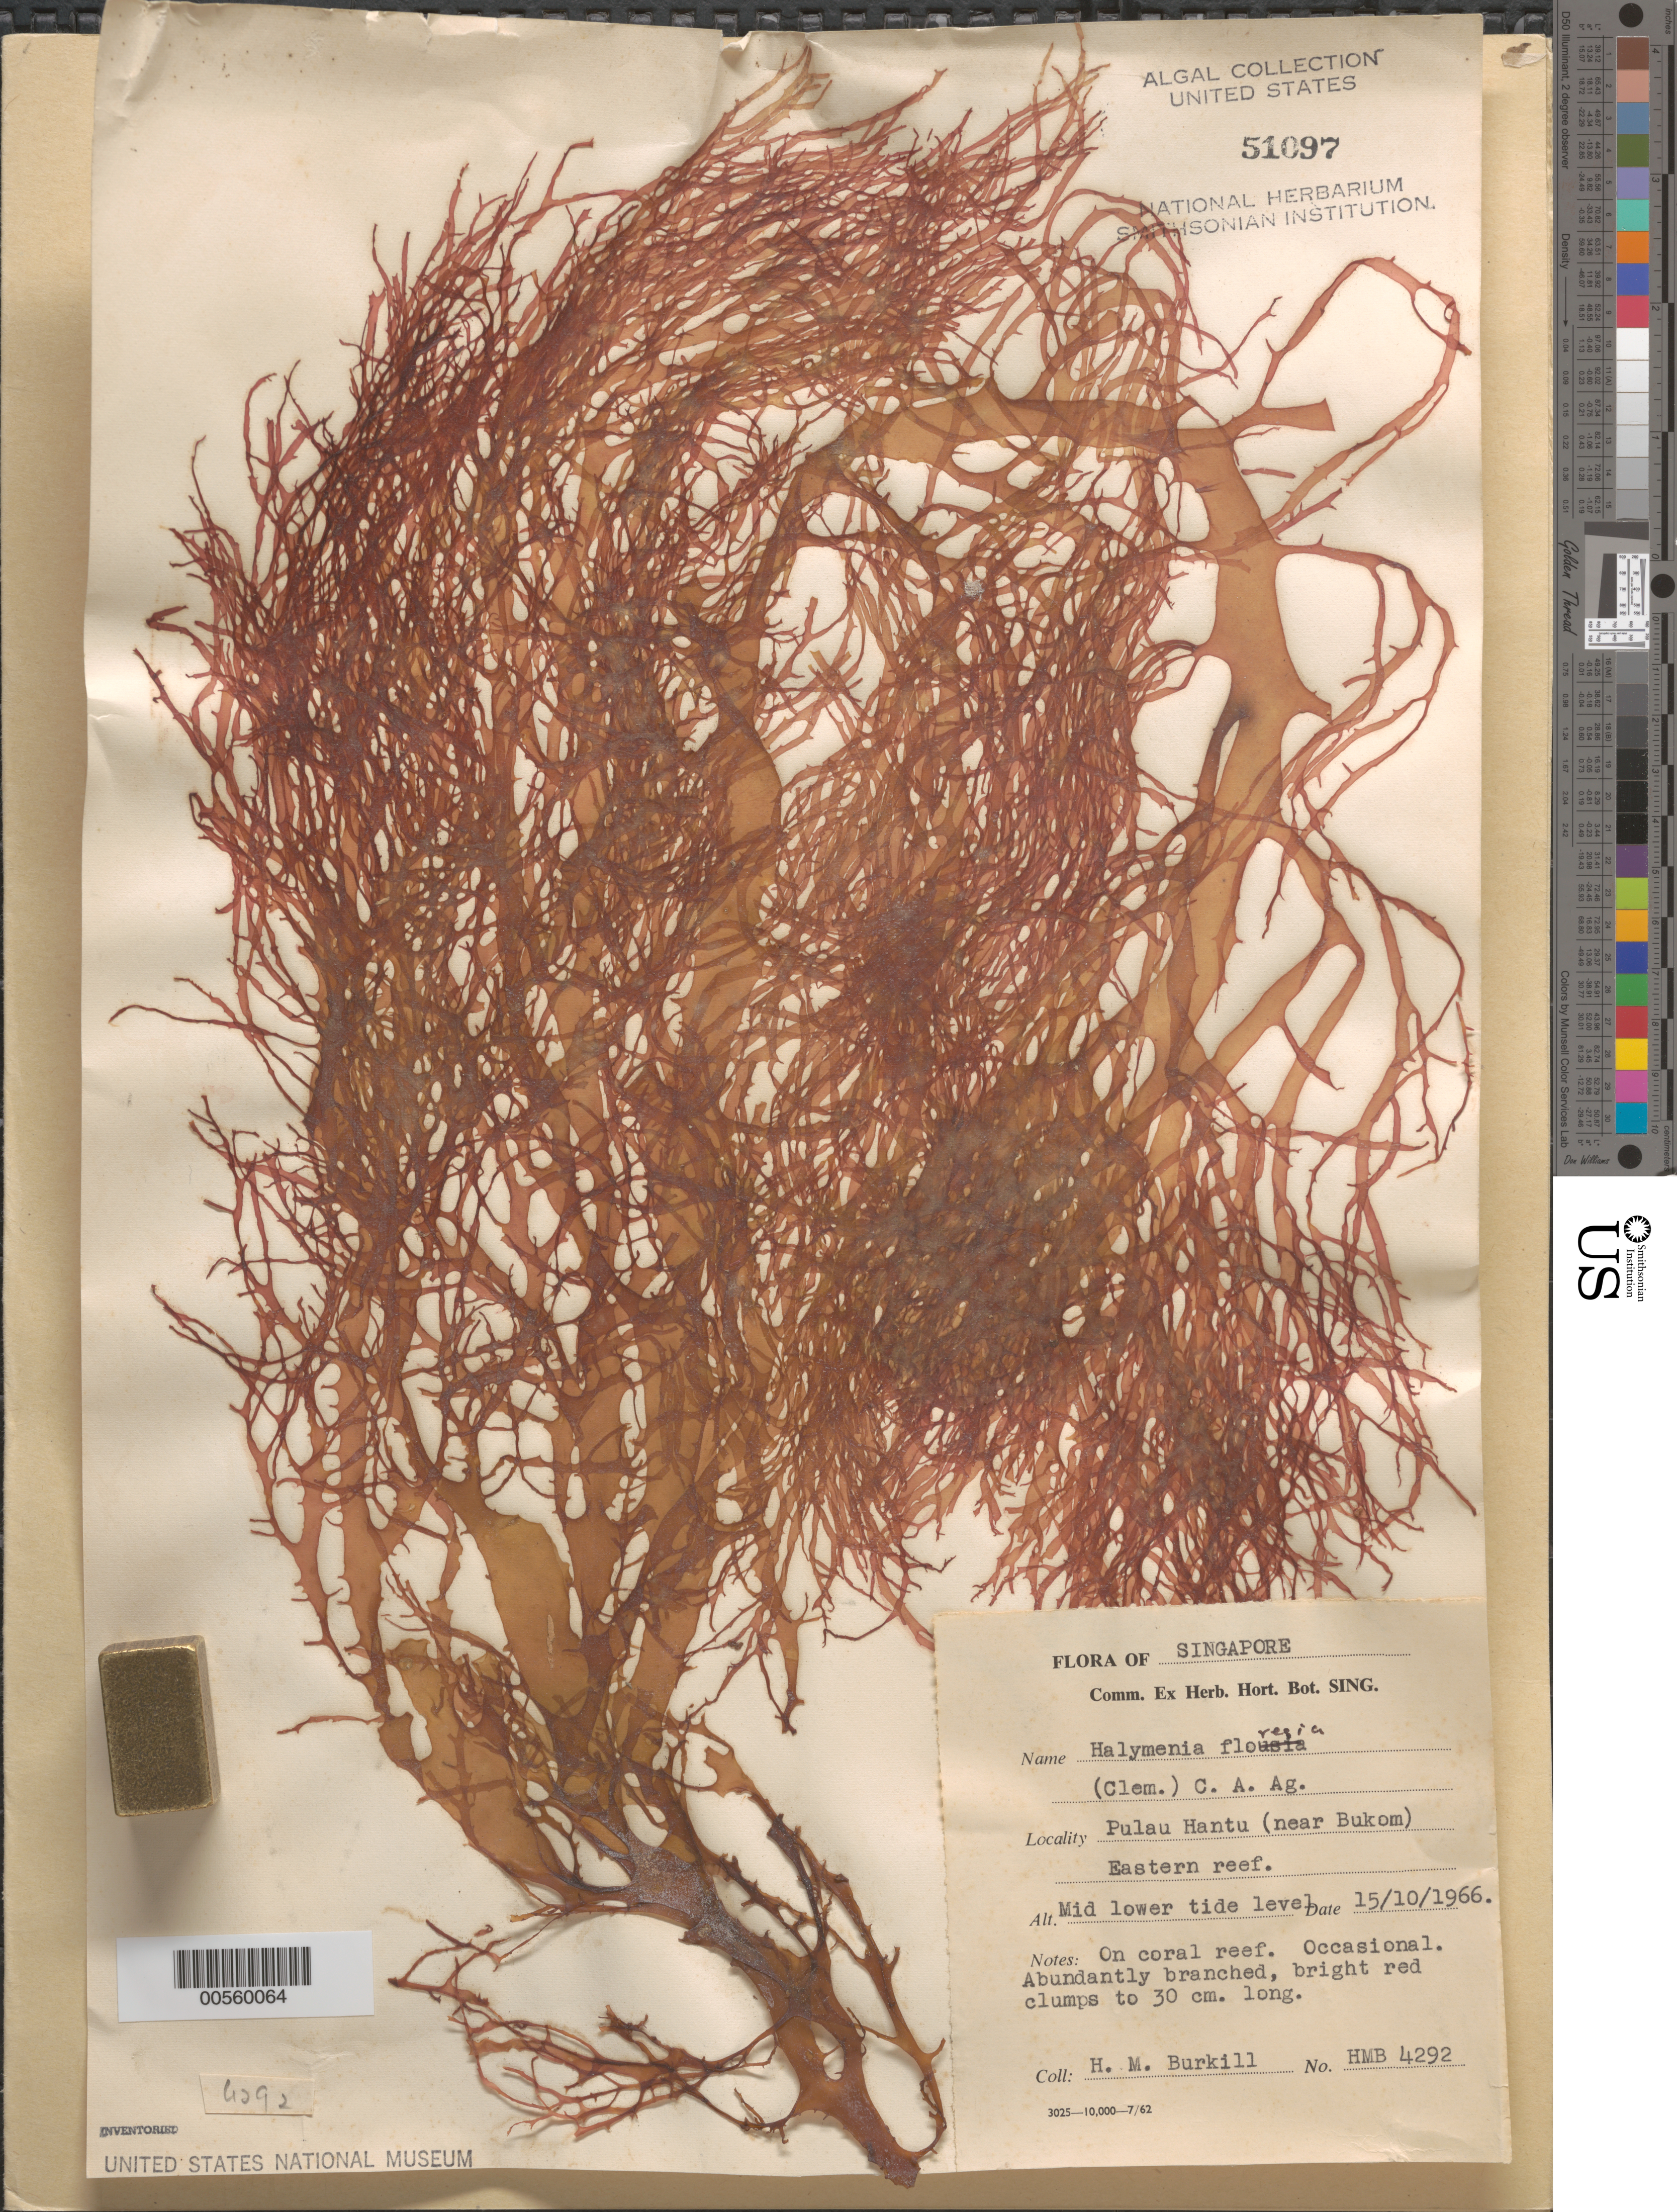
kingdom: Plantae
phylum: Rhodophyta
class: Florideophyceae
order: Halymeniales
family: Halymeniaceae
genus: Halymenia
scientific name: Halymenia floresii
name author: (Clemente) C. Agardh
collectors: H. M. Burkill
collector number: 4292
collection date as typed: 15 Oct 1966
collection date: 1966-10-15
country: Singapore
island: Pulau Hantu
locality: Near Bukom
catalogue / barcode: US 51097